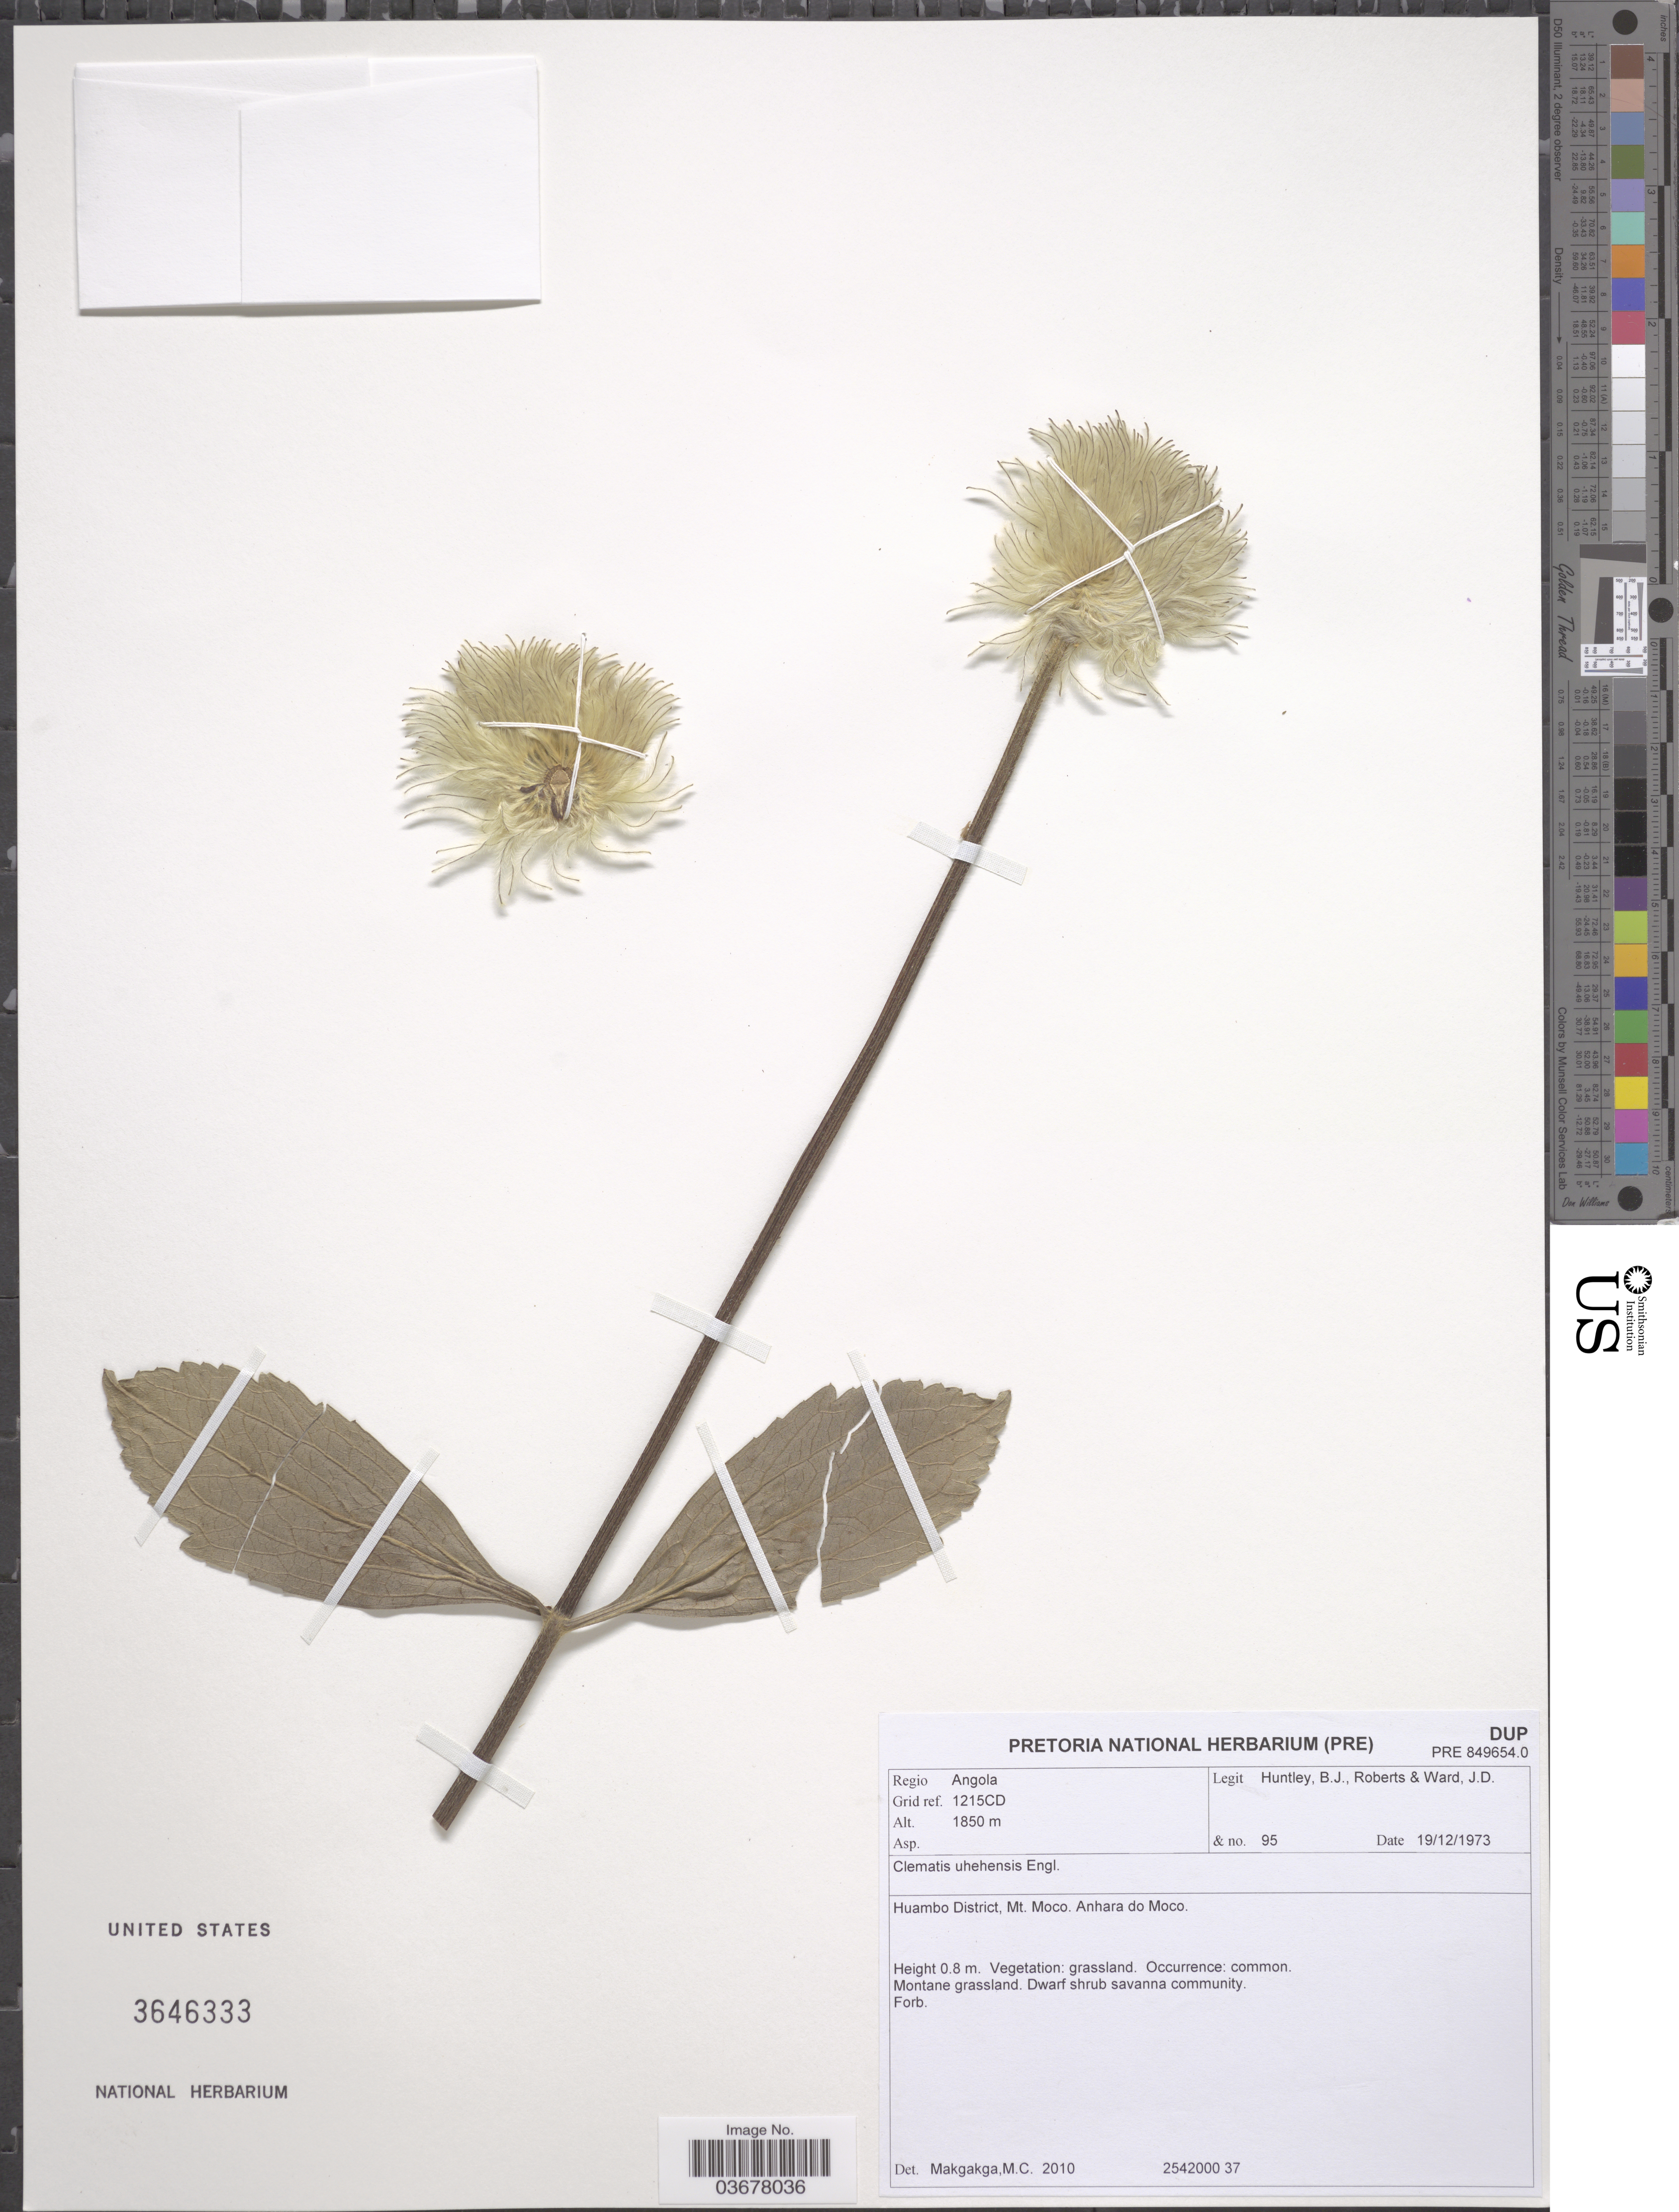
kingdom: Plantae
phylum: Tracheophyta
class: Magnoliopsida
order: Ranunculales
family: Ranunculaceae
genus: Clematis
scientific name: Clematis uhehensis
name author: Engl.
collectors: B. Huntley, J. Roberts & J. Ward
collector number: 95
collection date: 1973-12-19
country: Angola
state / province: Huambo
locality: Regio Angola. Grid ref. 1215CD. Huambo District, Mt. Moco. Anhara do Moco.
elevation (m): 1850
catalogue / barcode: US 3646333